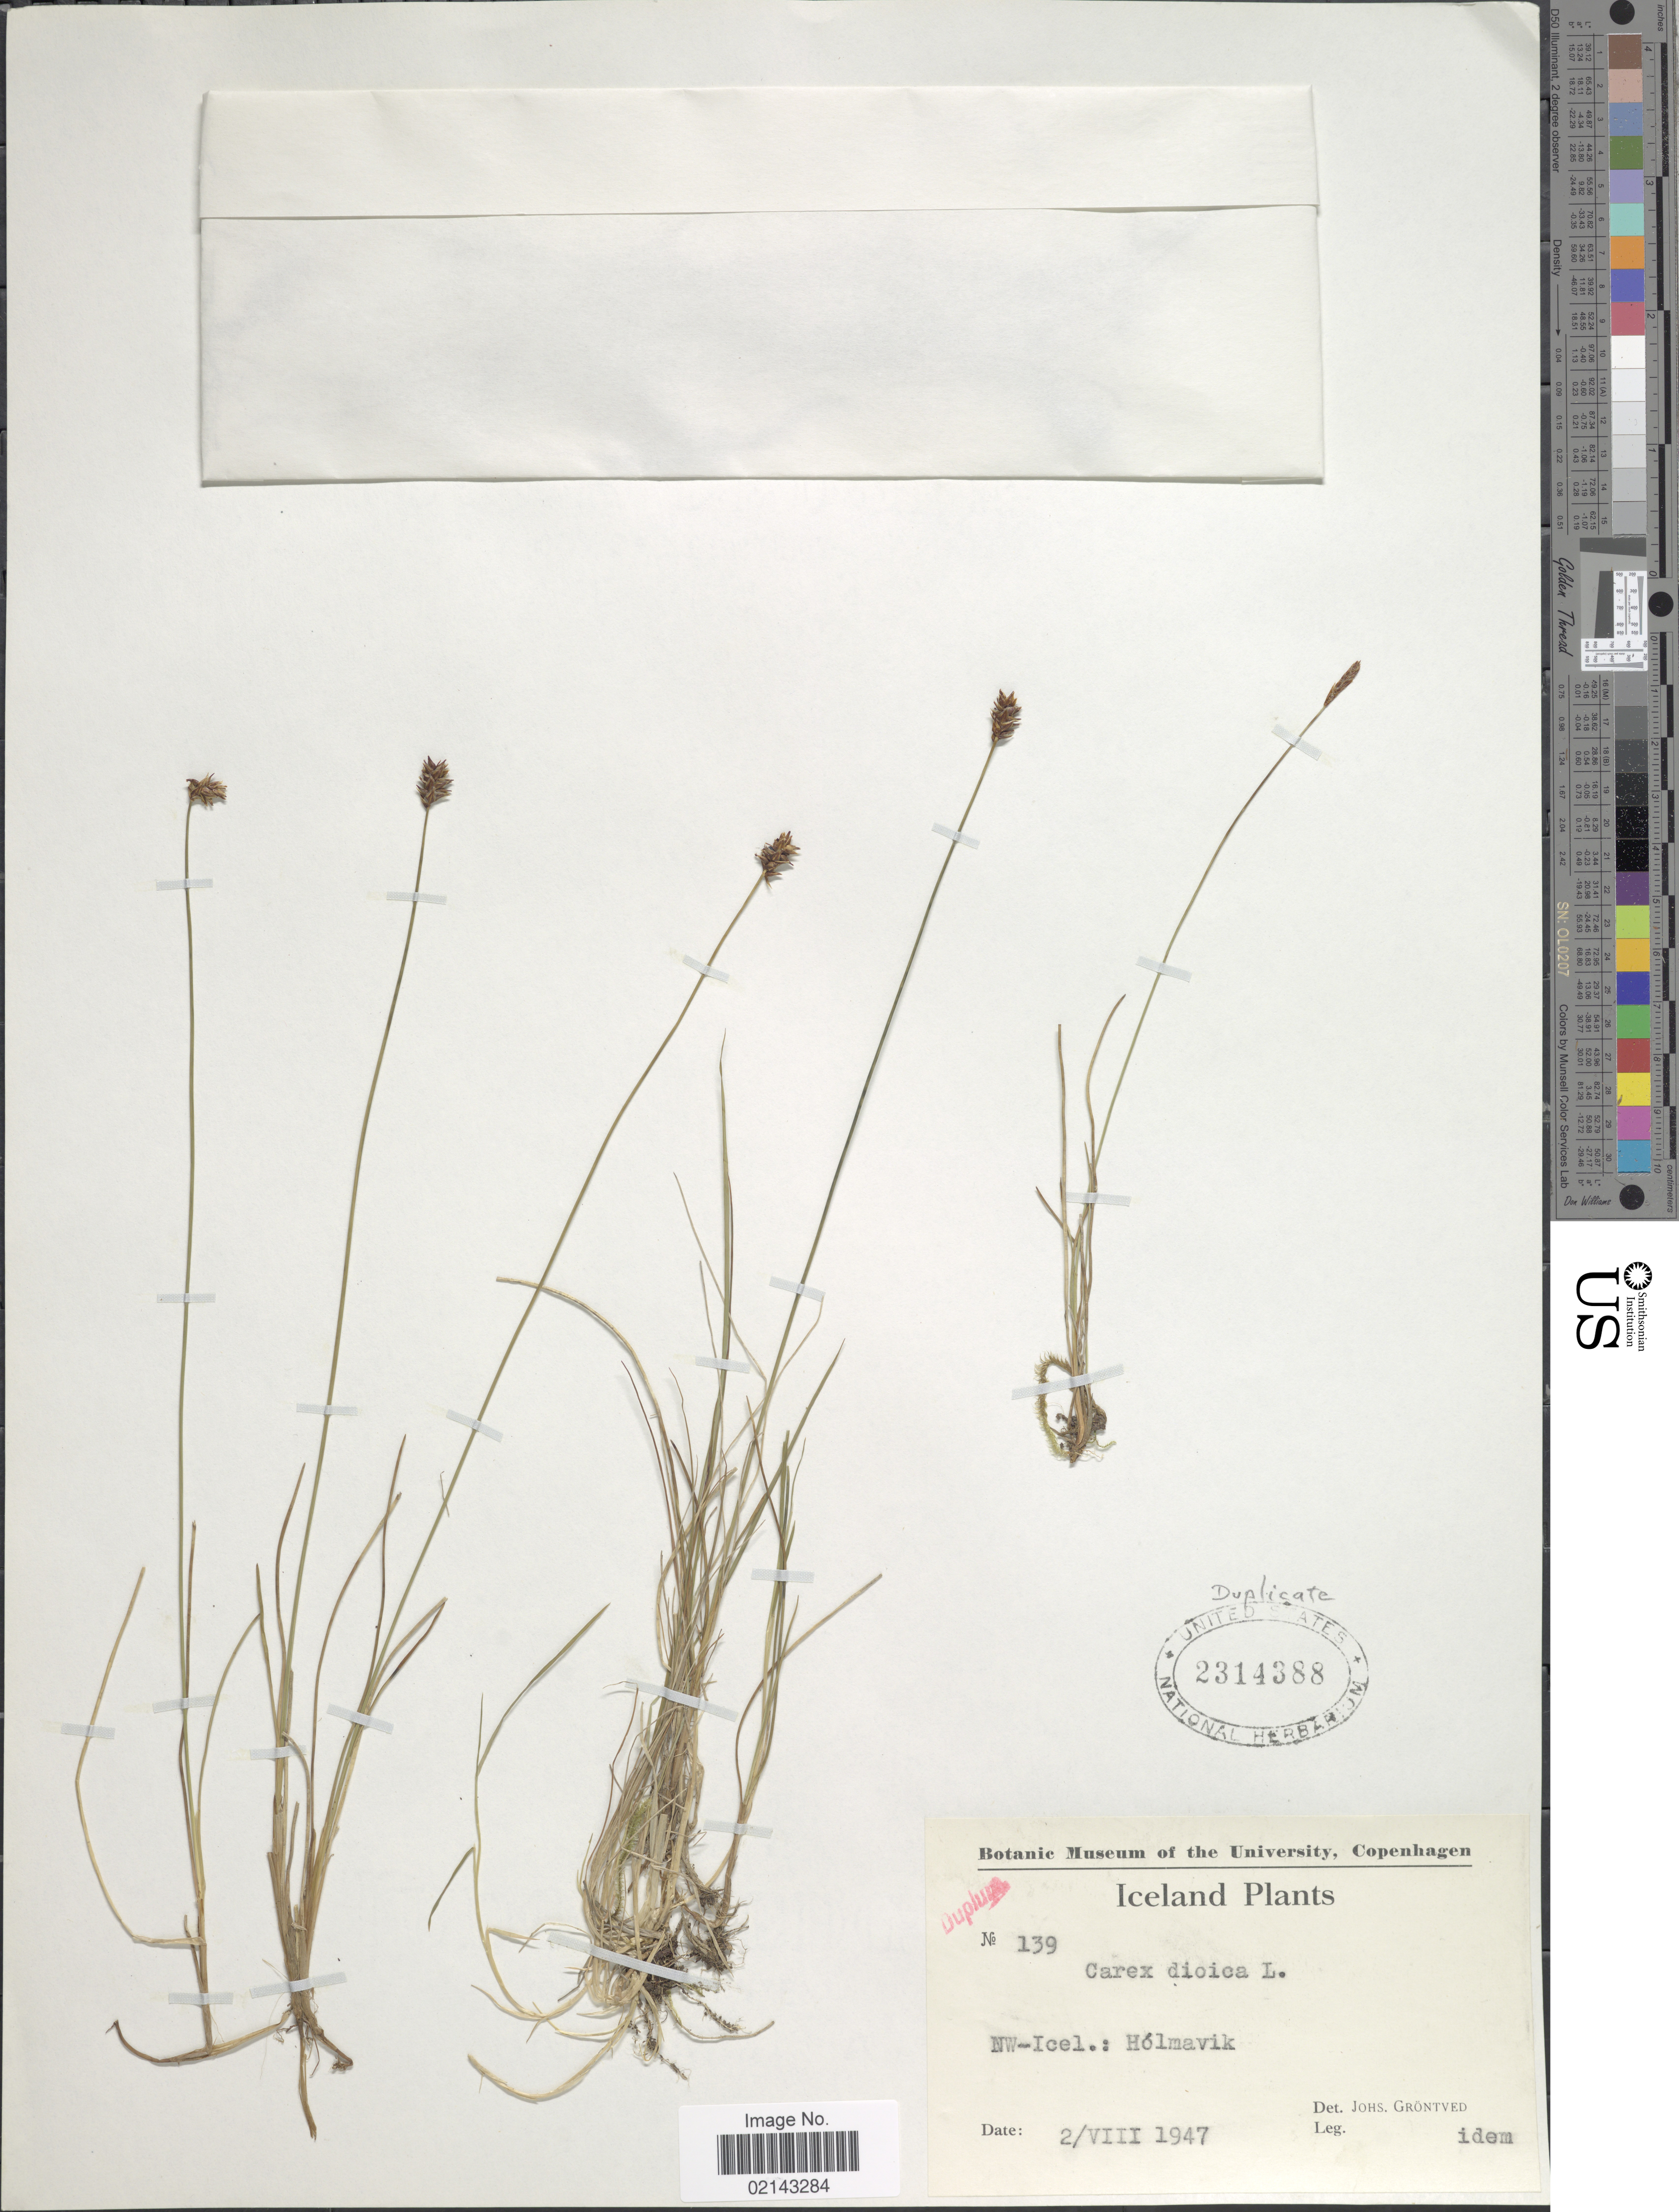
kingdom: Plantae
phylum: Tracheophyta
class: Liliopsida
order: Poales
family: Cyperaceae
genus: Carex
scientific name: Carex dioica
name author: L.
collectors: J. Gröntved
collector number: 139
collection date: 1947-08-02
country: Iceland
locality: NW-Icel.: Hólmavik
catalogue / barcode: US 2314388